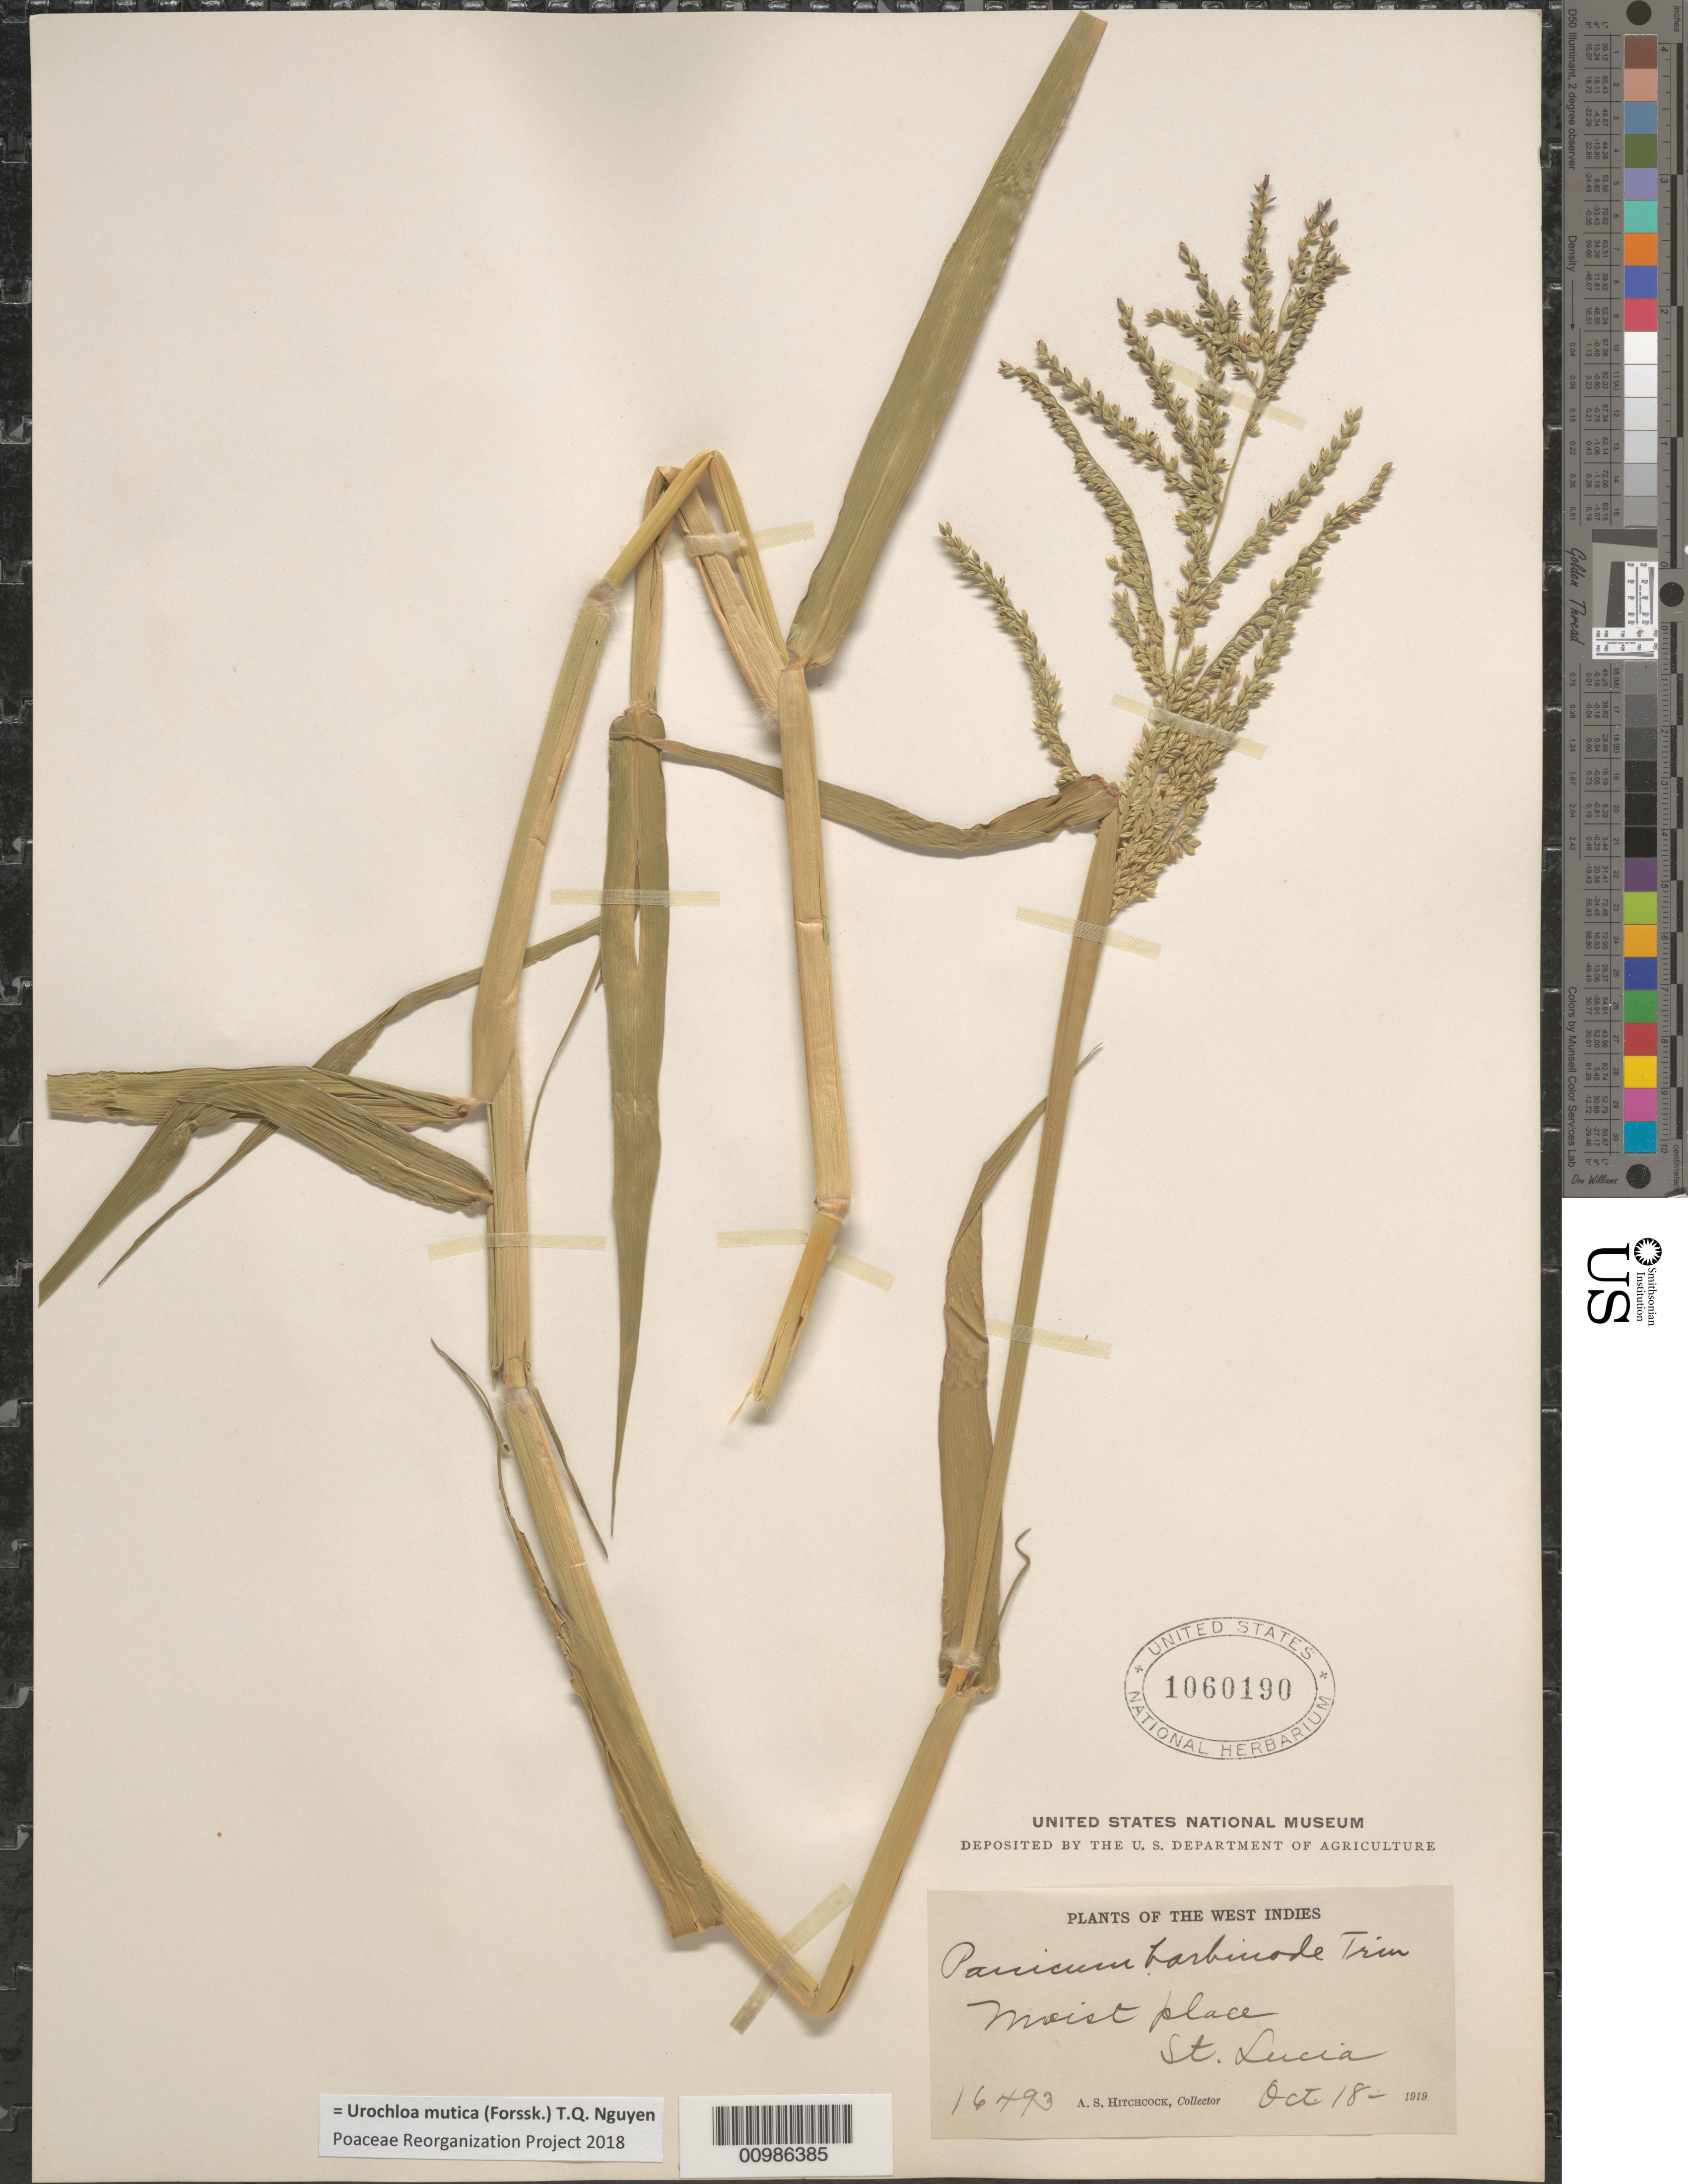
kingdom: Plantae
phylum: Tracheophyta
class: Liliopsida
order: Poales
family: Poaceae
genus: Brachiaria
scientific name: Brachiaria mutica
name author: (Forssk.) Stapf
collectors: A. S. Hitchcock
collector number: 16493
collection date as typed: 18 Oct 1919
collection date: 1919-10-18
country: St. Lucia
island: St. Lucia I.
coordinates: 0 N, 0 E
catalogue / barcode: US 1060190